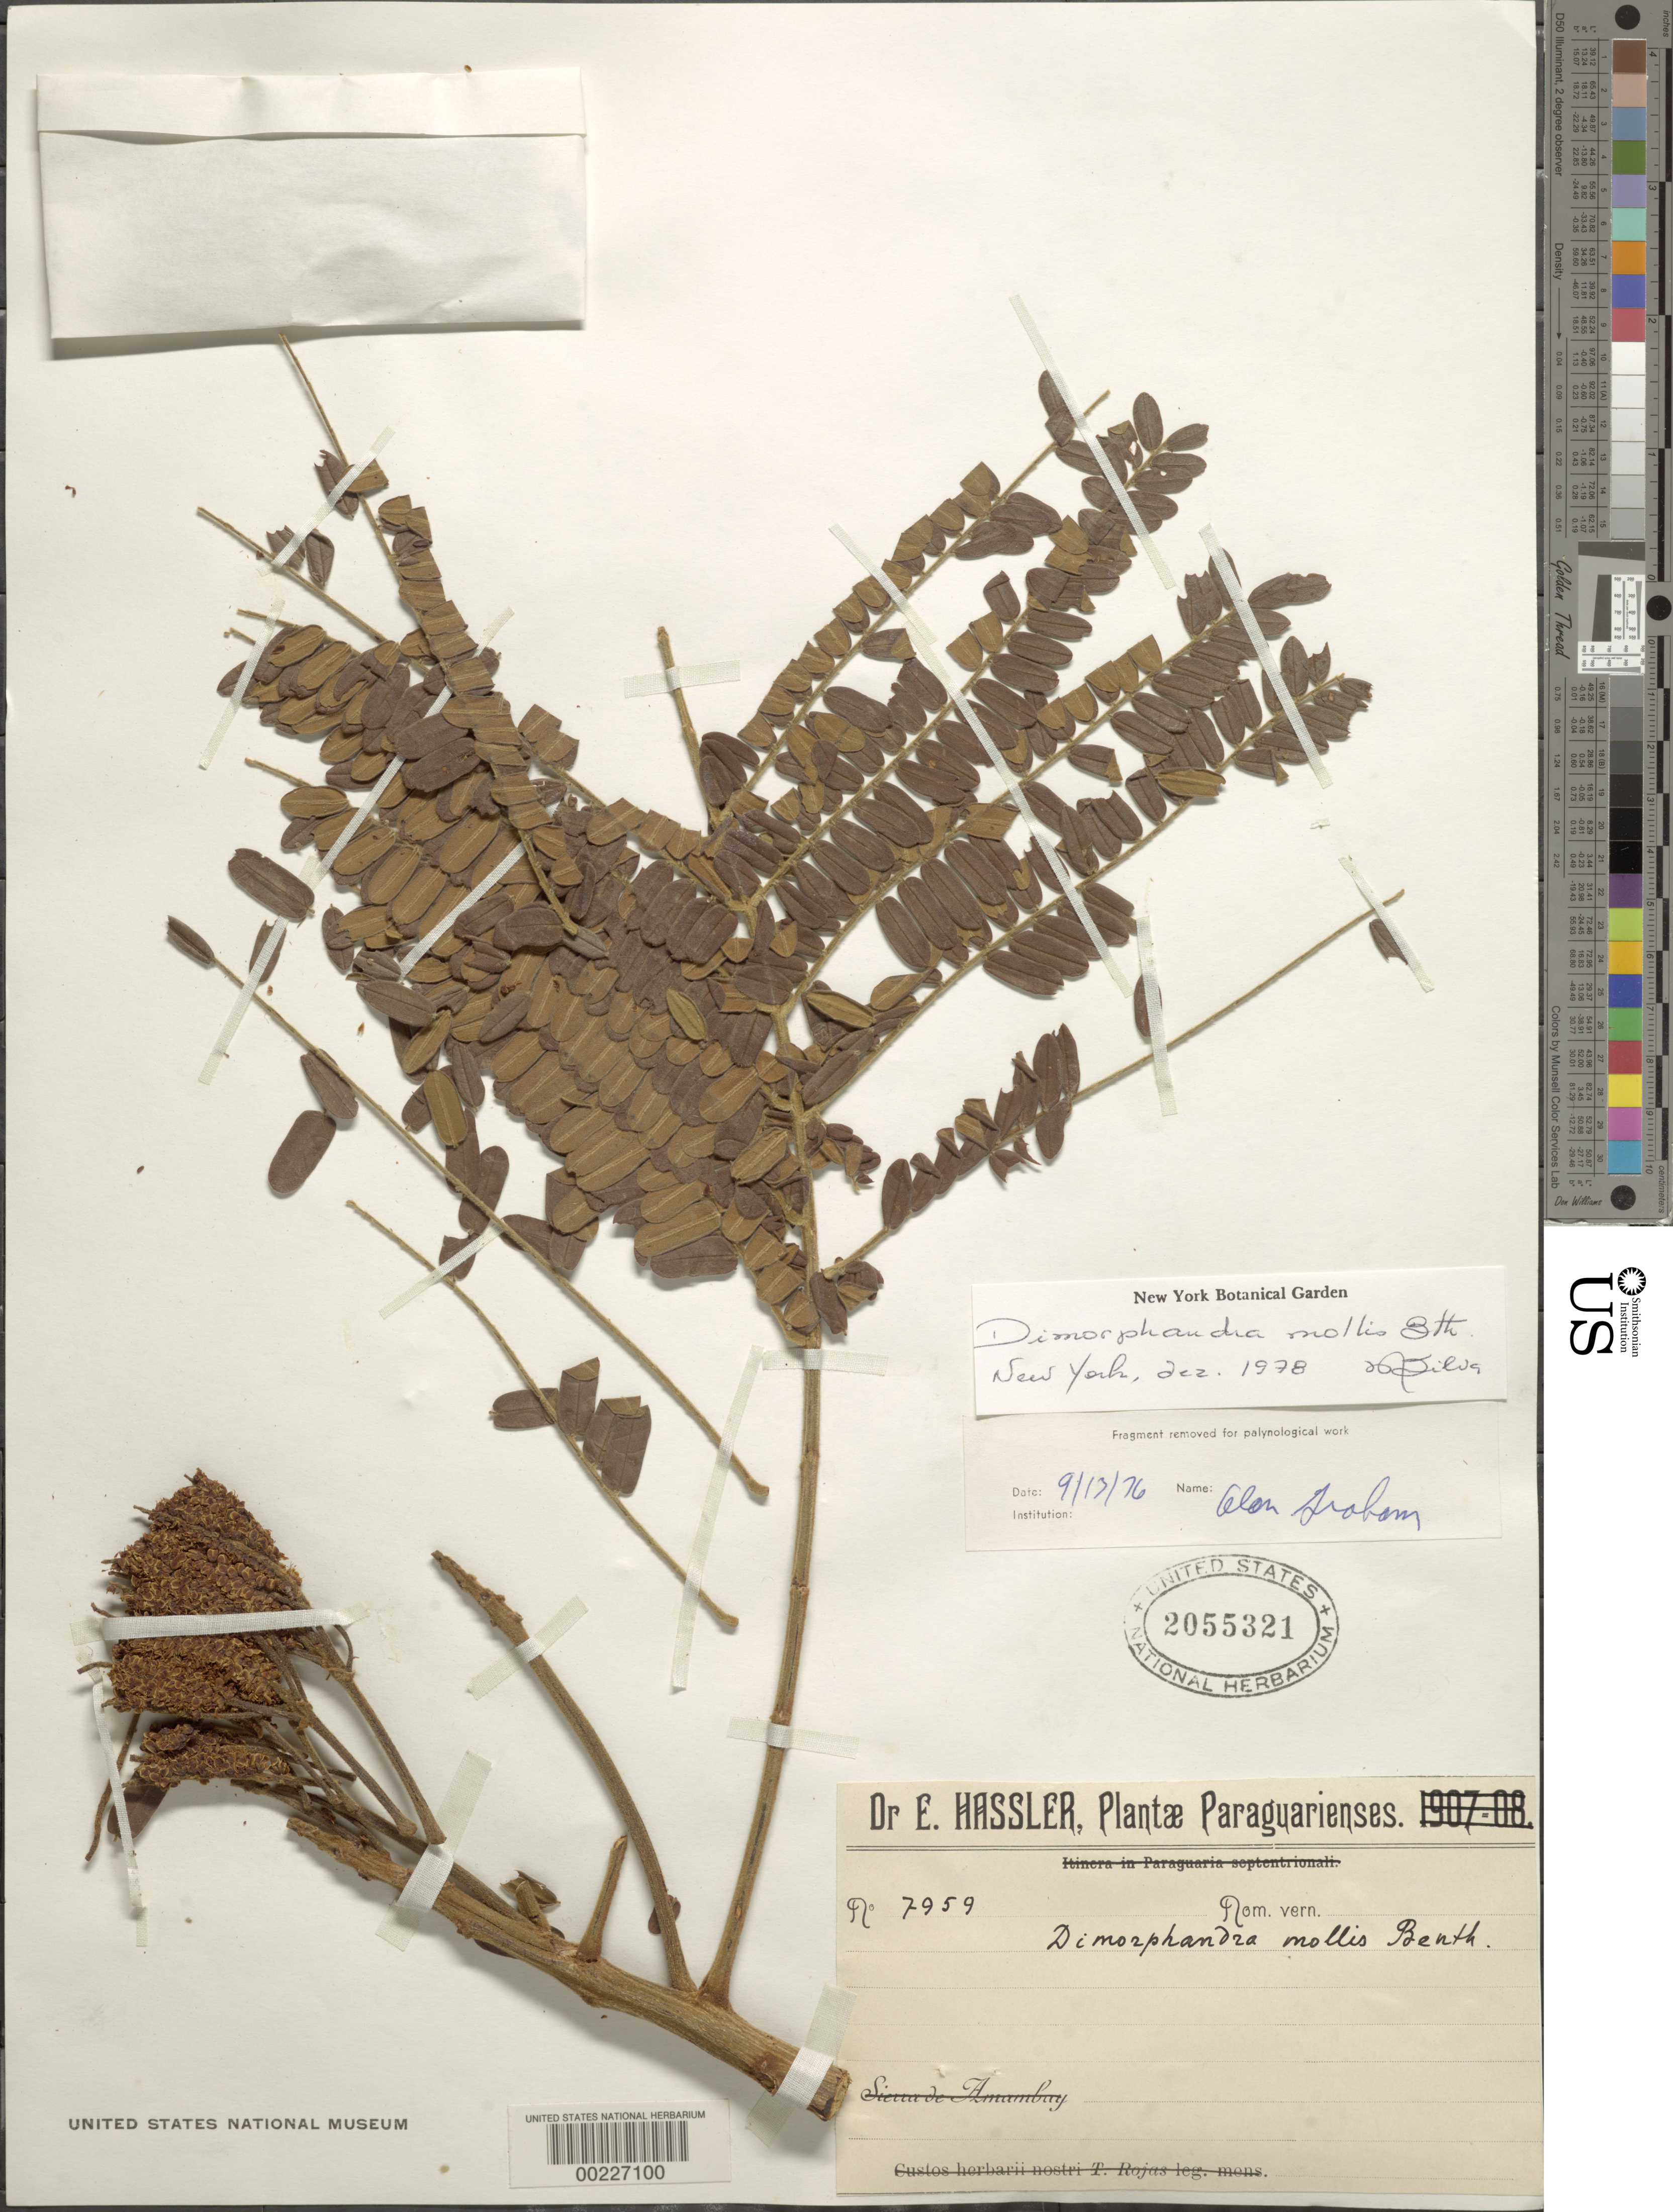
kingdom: Plantae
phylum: Tracheophyta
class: Magnoliopsida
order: Fabales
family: Fabaceae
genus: Dimorphandra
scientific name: Dimorphandra mollis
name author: Benth.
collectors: E. Hassler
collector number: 7959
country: Paraguay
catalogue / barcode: US 2055321